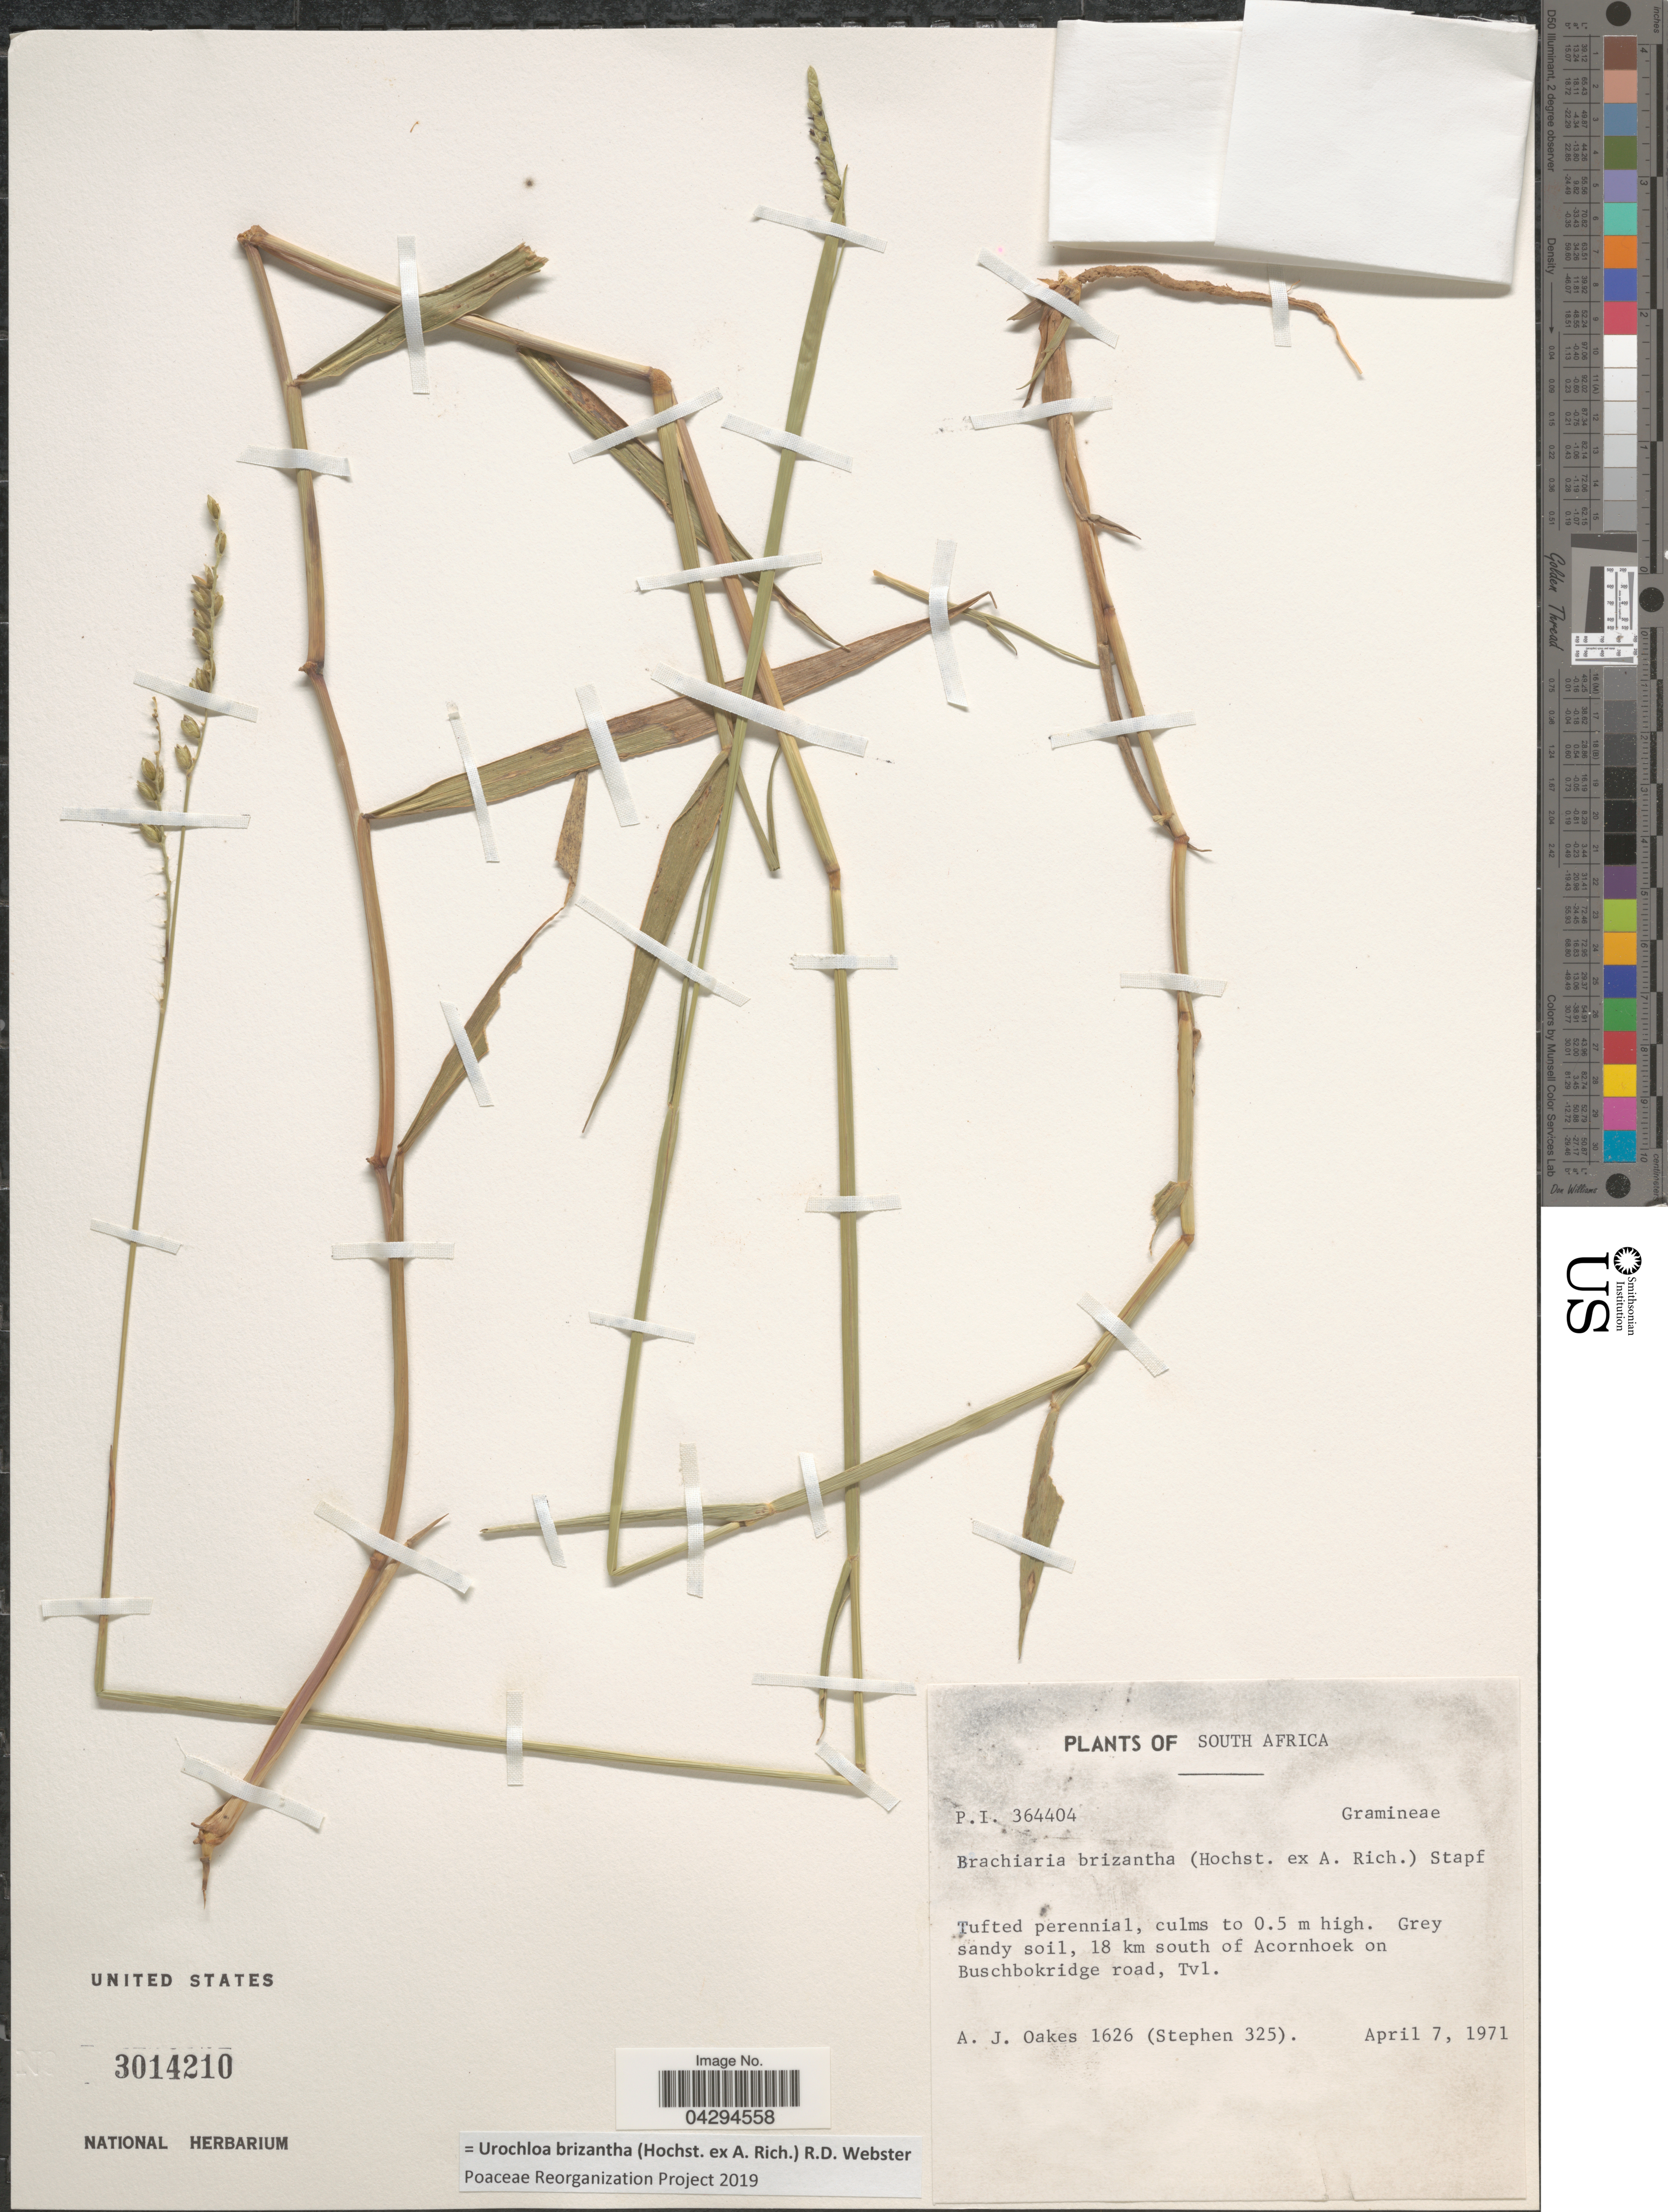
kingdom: Plantae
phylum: Tracheophyta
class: Liliopsida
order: Poales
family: Poaceae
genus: Urochloa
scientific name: Urochloa brizantha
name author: (Hochst. ex A. Rich.) R.D. Webster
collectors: A. Oakes & Stephen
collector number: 1626/325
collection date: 1971-04-07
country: South Africa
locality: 18 km south of Acornhoek on Buschbokridge road, Tvl.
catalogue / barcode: US 3014210